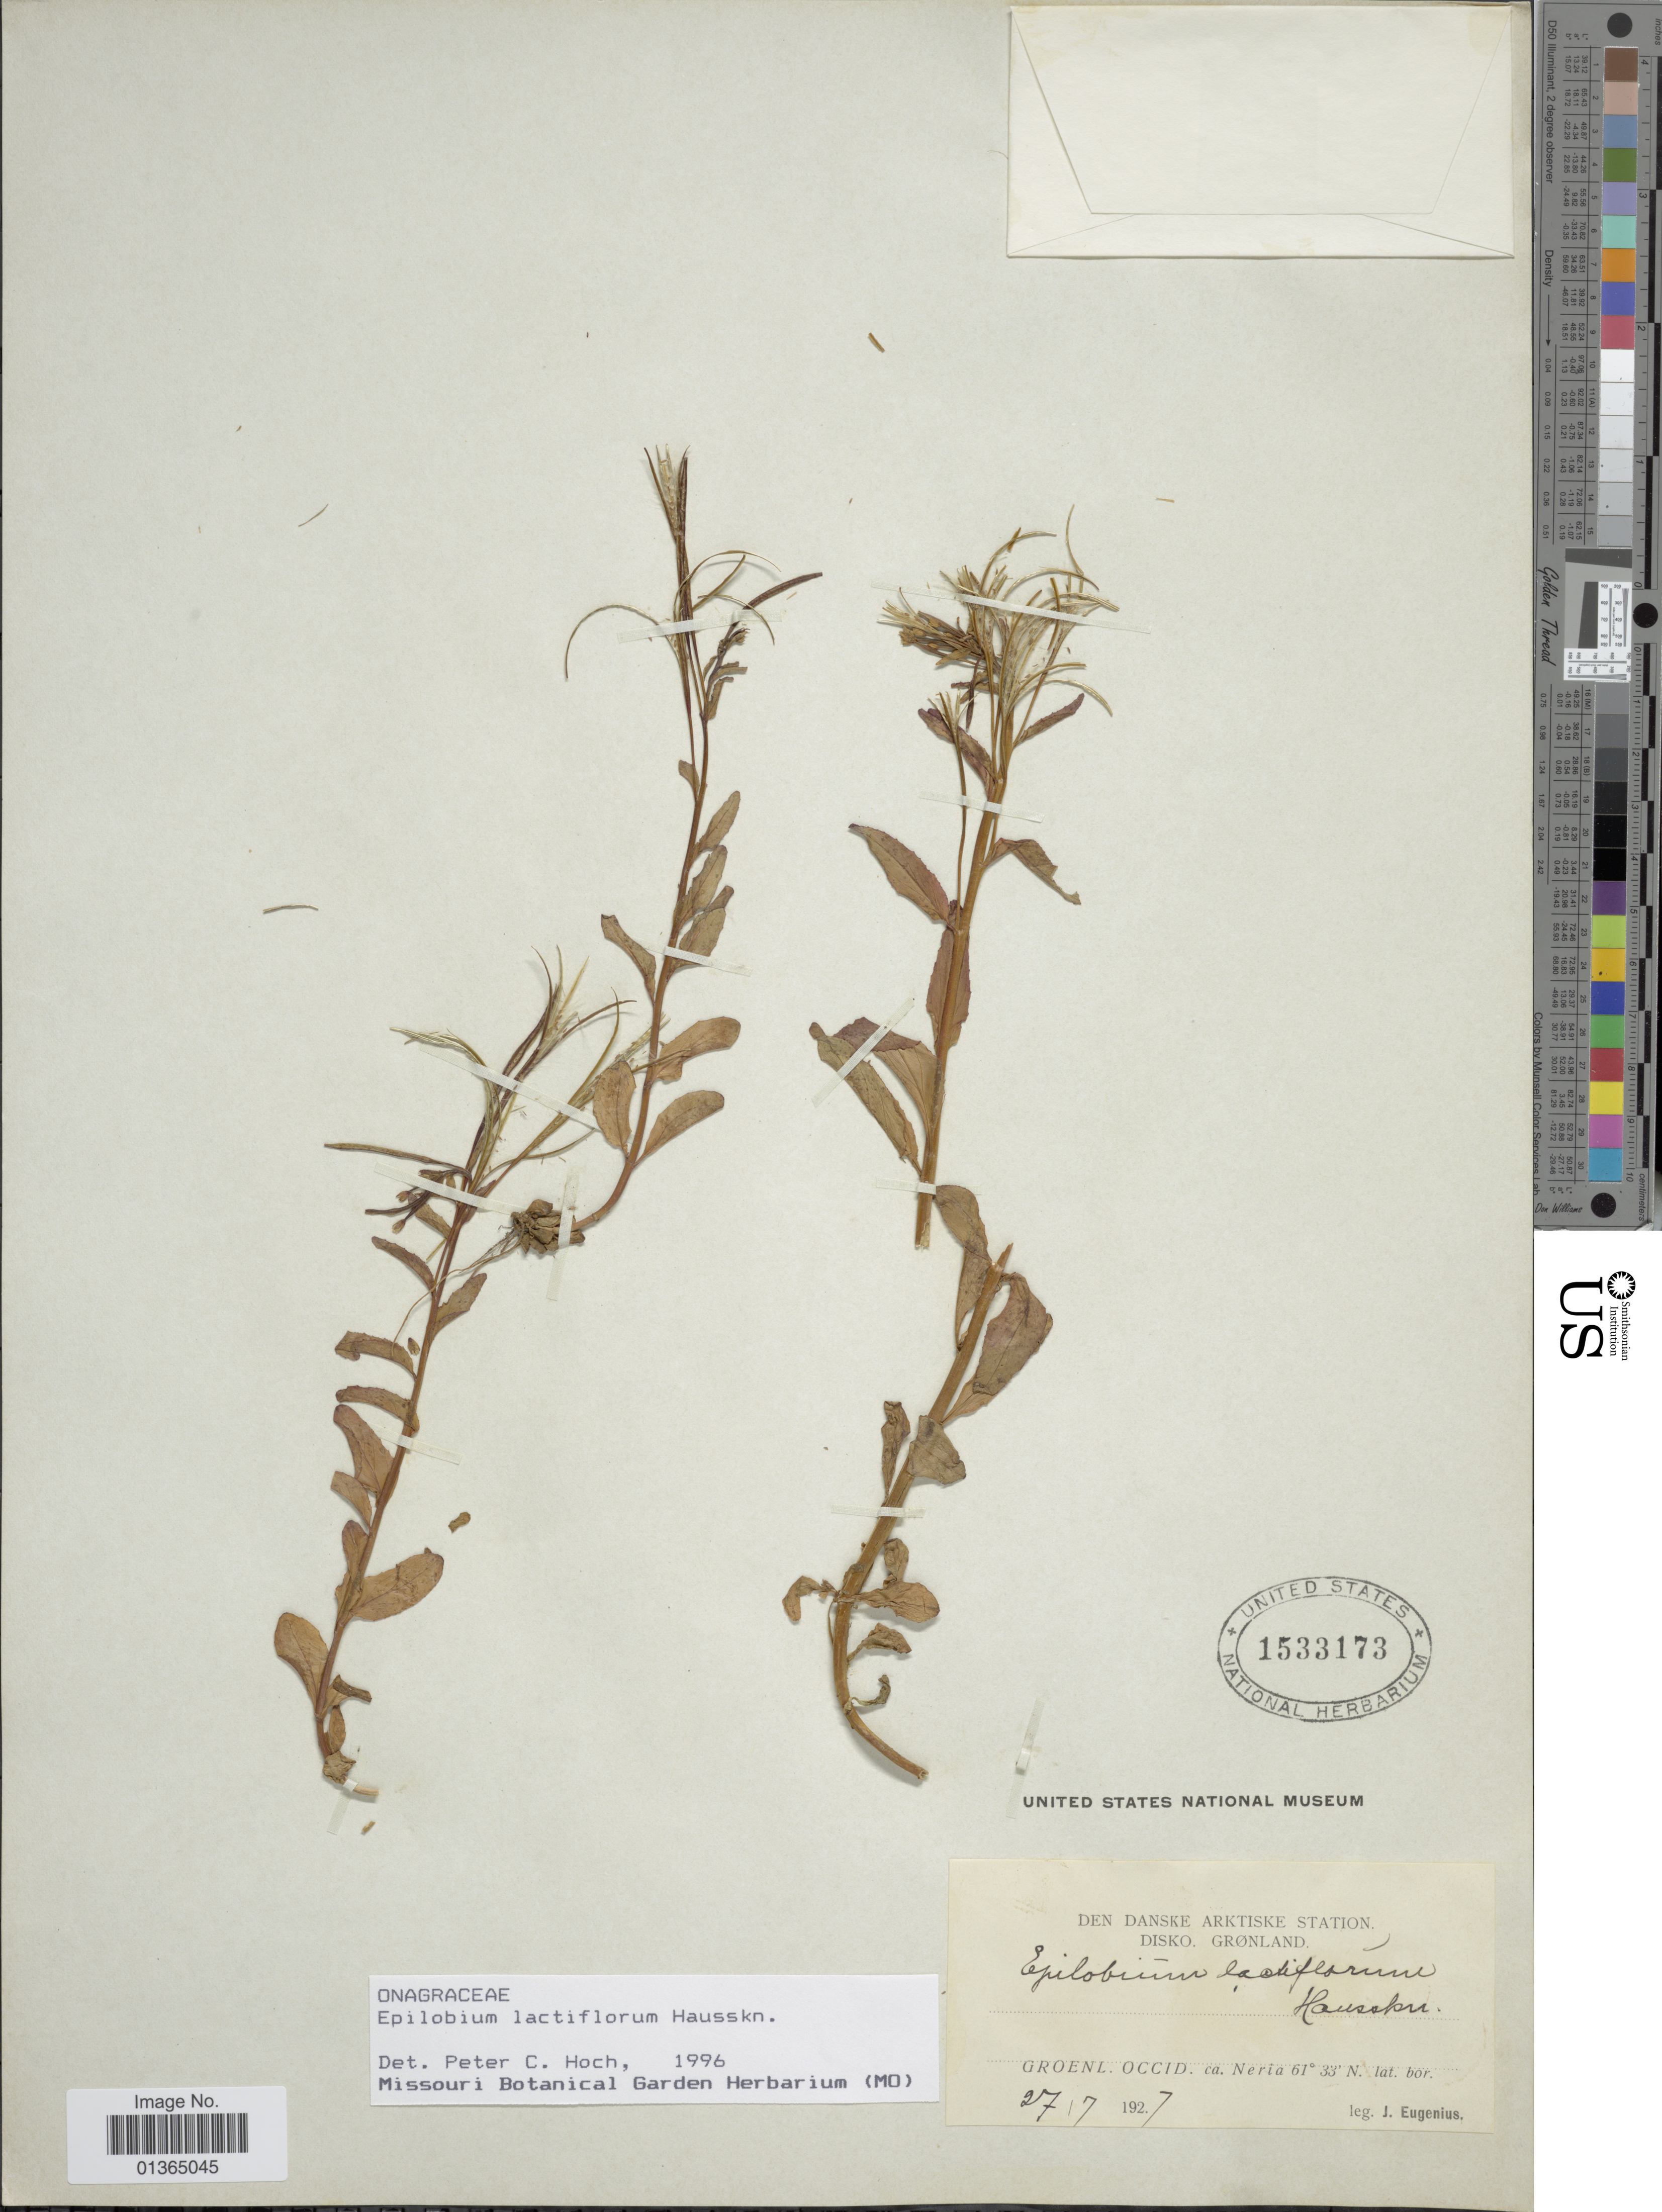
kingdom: Plantae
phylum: Tracheophyta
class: Magnoliopsida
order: Myrtales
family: Onagraceae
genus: Epilobium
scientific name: Epilobium lactiflorum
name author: Hausskn.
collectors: J. Eugenius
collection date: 1927-07-27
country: Greenland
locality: Den Danske Arktiske Station. Groenl. Occid. ca. Neria.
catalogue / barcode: US 1533173